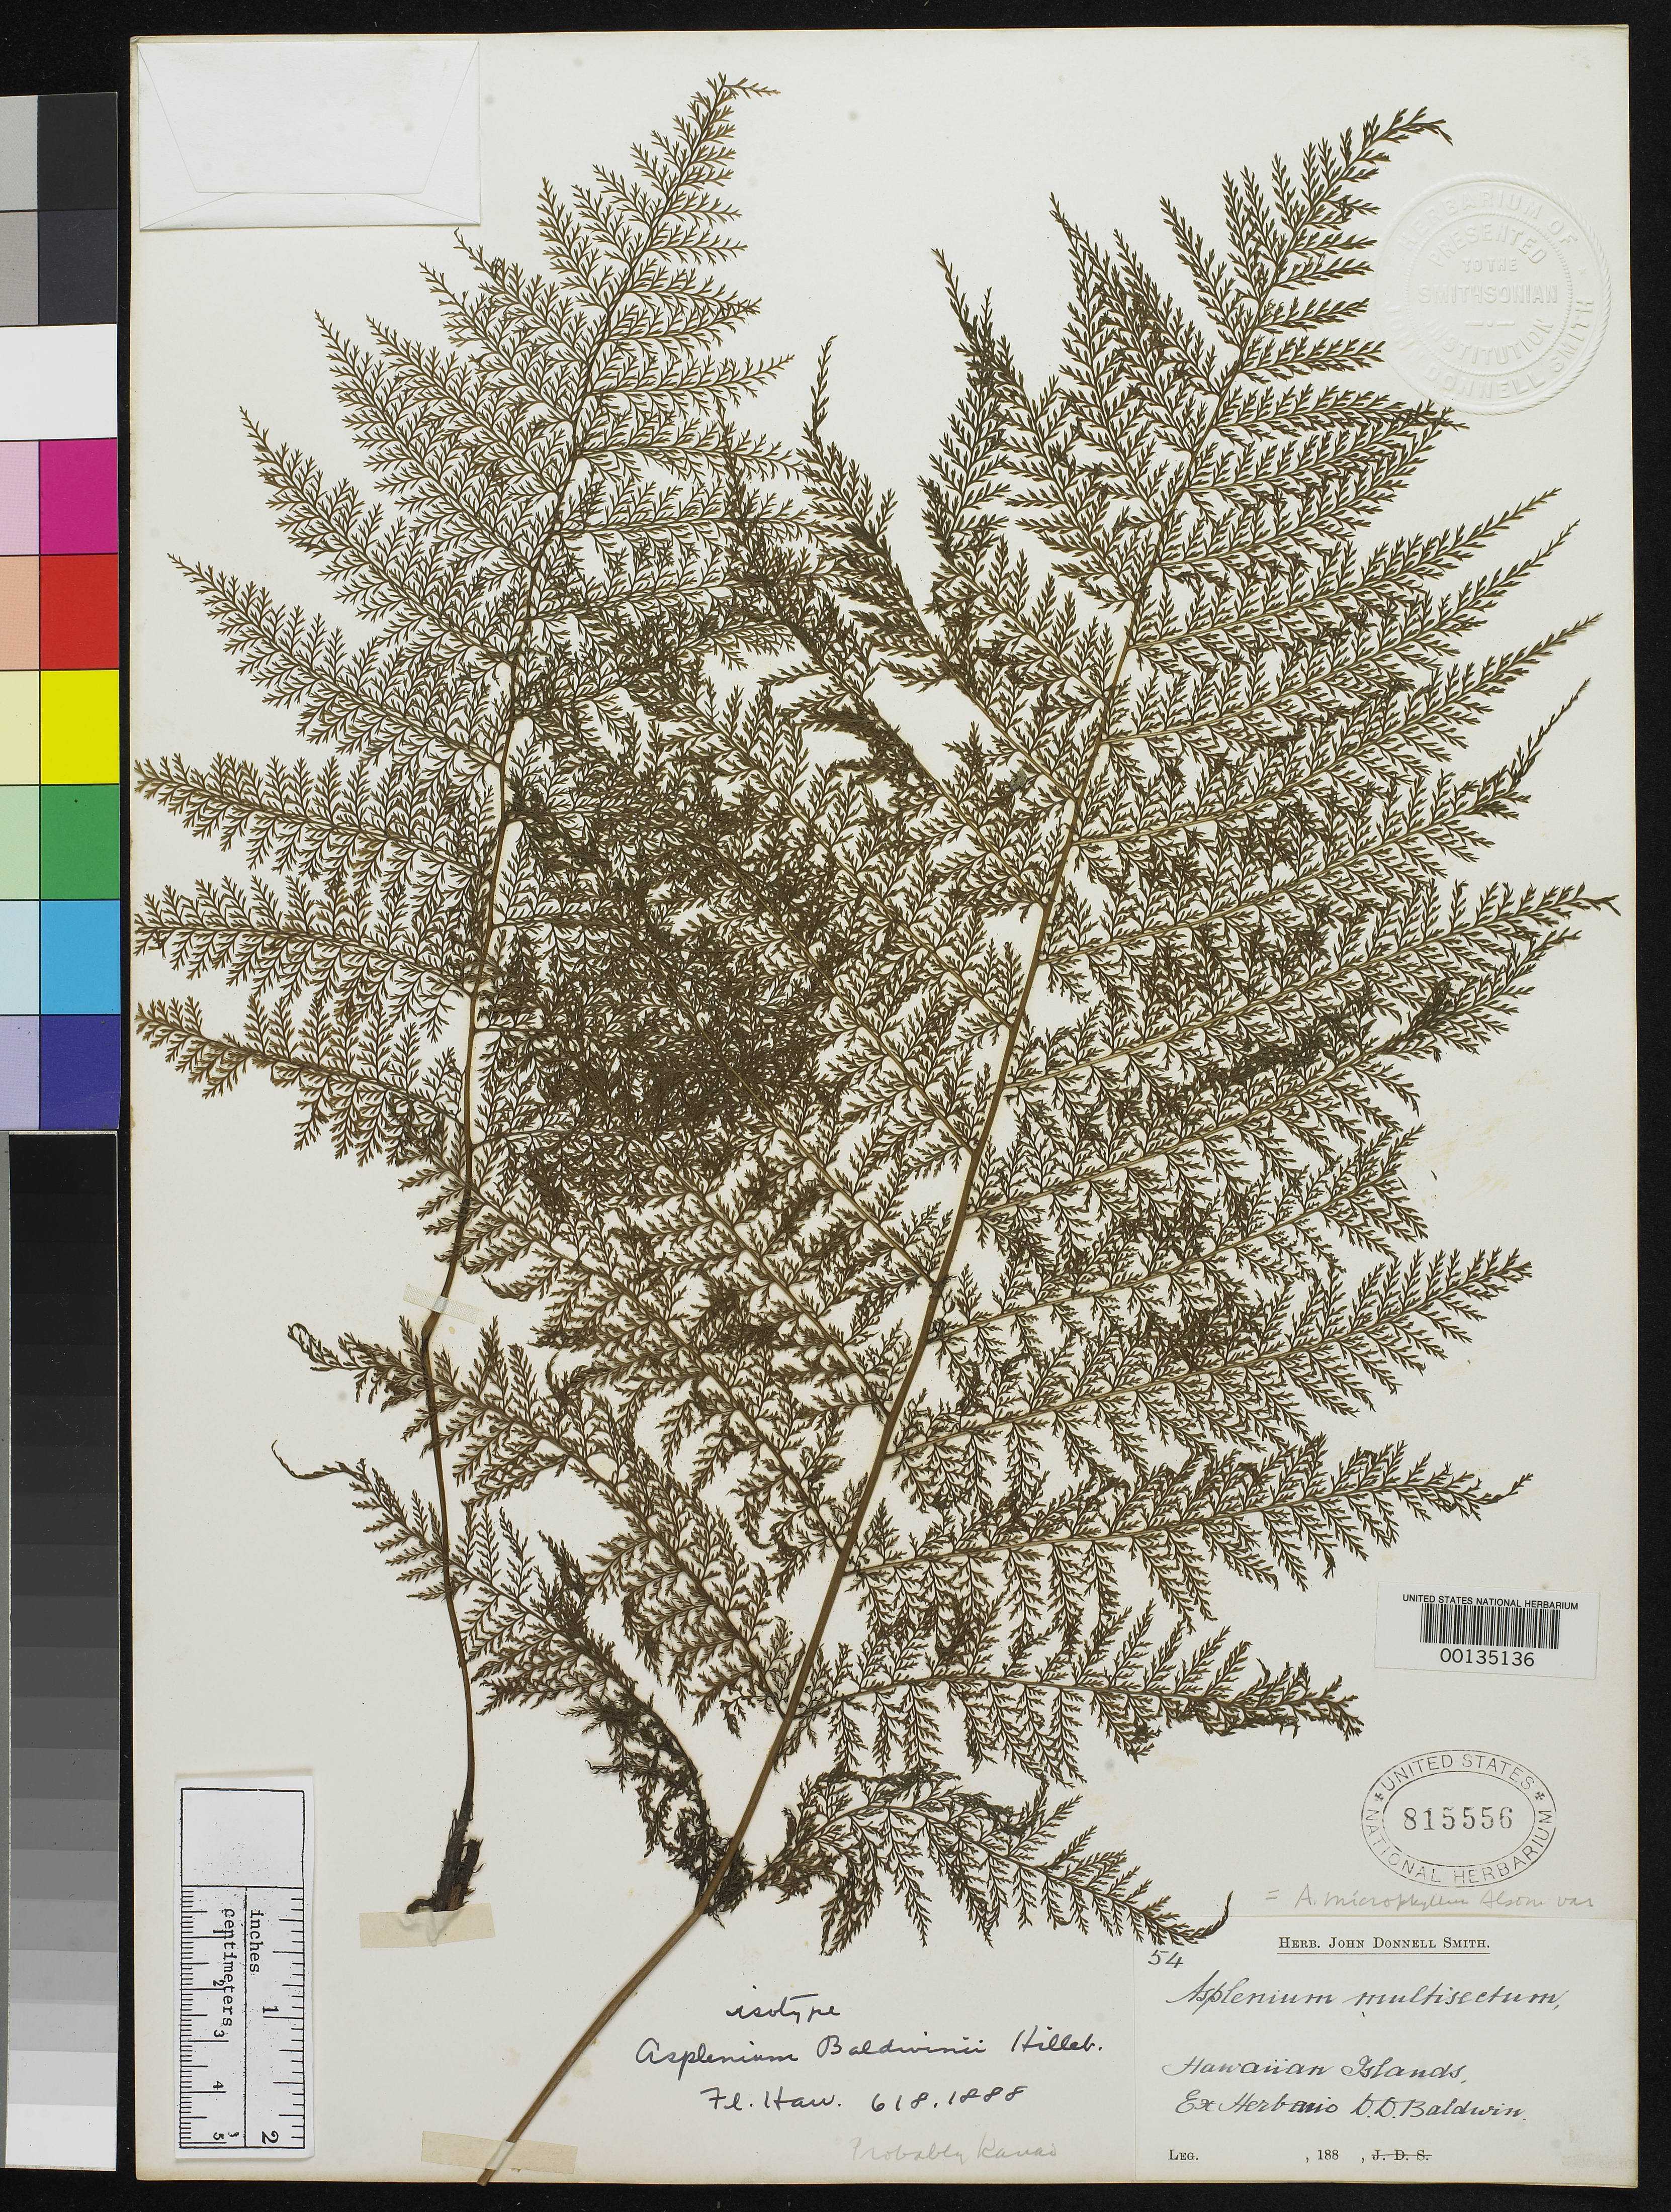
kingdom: Plantae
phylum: Tracheophyta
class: Polypodiopsida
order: Polypodiales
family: Aspleniaceae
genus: Asplenium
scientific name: Asplenium baldwinii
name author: Hillebr.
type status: Type Collection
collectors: D. Baldwin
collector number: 54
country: United States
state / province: Hawaii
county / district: Maui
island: Maui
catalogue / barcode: US 815556